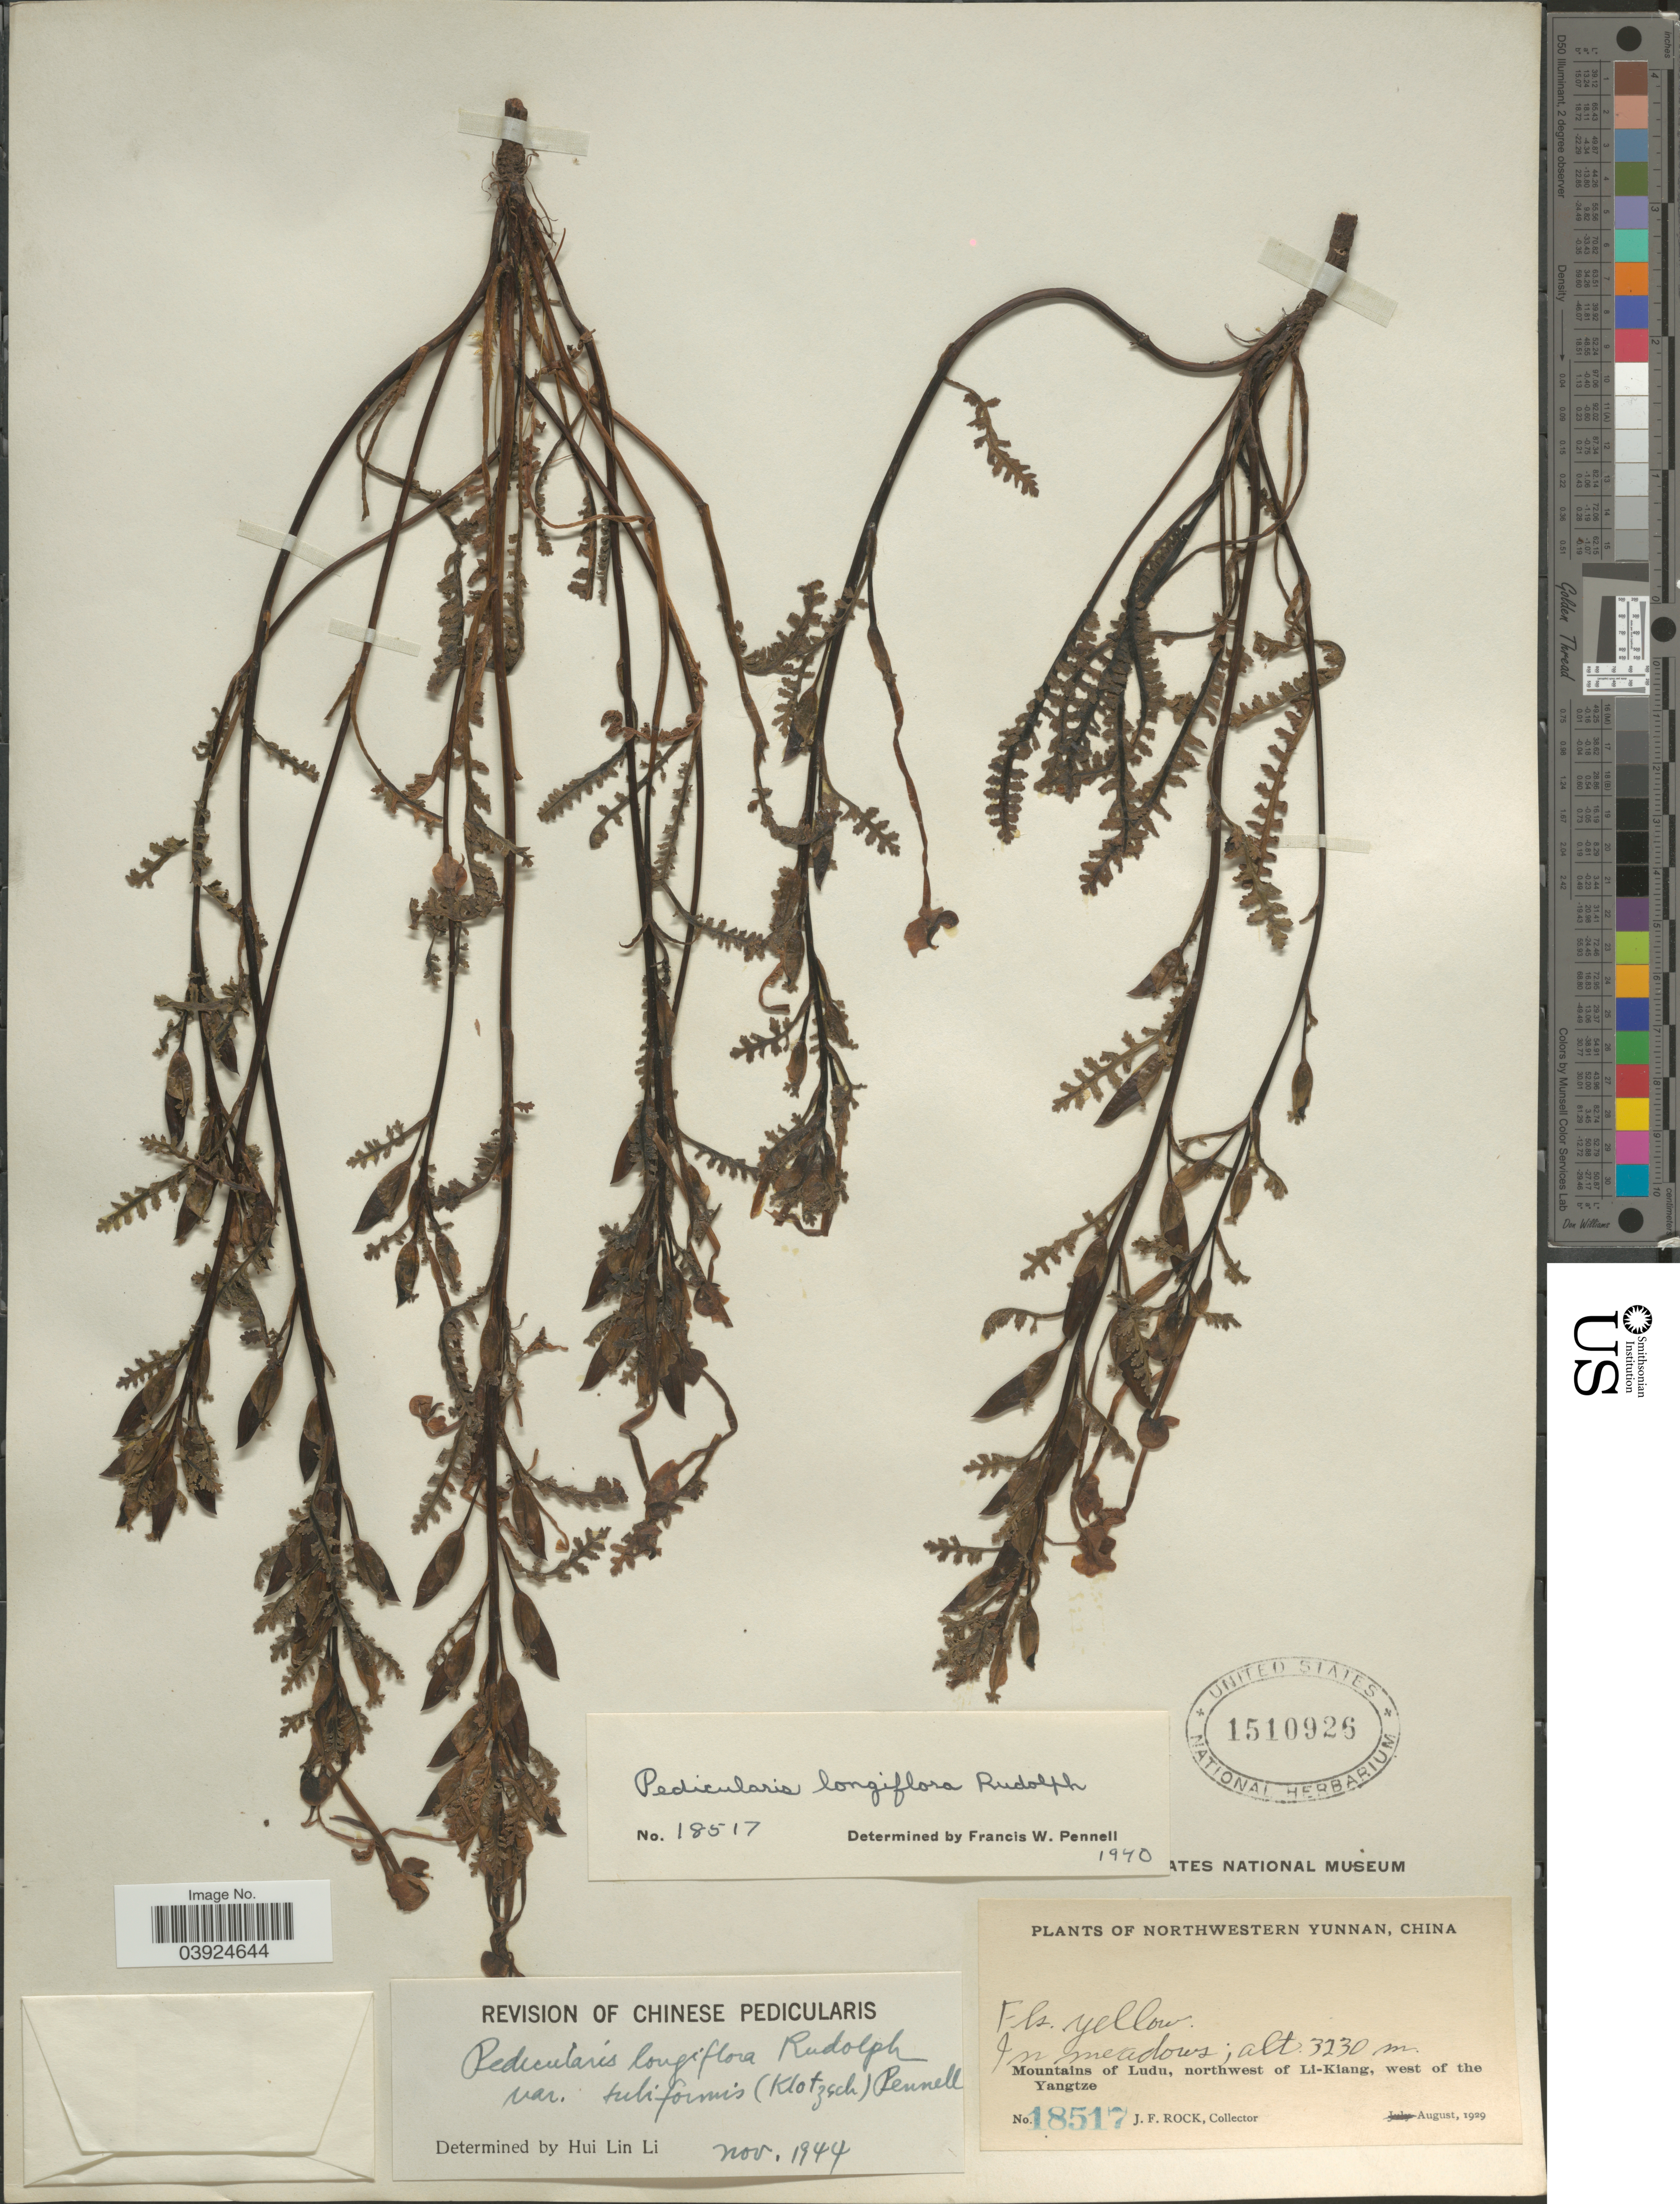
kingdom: Plantae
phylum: Tracheophyta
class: Magnoliopsida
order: Lamiales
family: Orobanchaceae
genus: Pedicularis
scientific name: Pedicularis longiflora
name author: Rudolph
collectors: J. Rock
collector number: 18517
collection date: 1929-08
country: China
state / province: Yunnan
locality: Northwestern Yunnan. Mountains of Ludu, northwest of Li-Kiang, west of the Yangtze.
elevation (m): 3230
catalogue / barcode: US 1510926